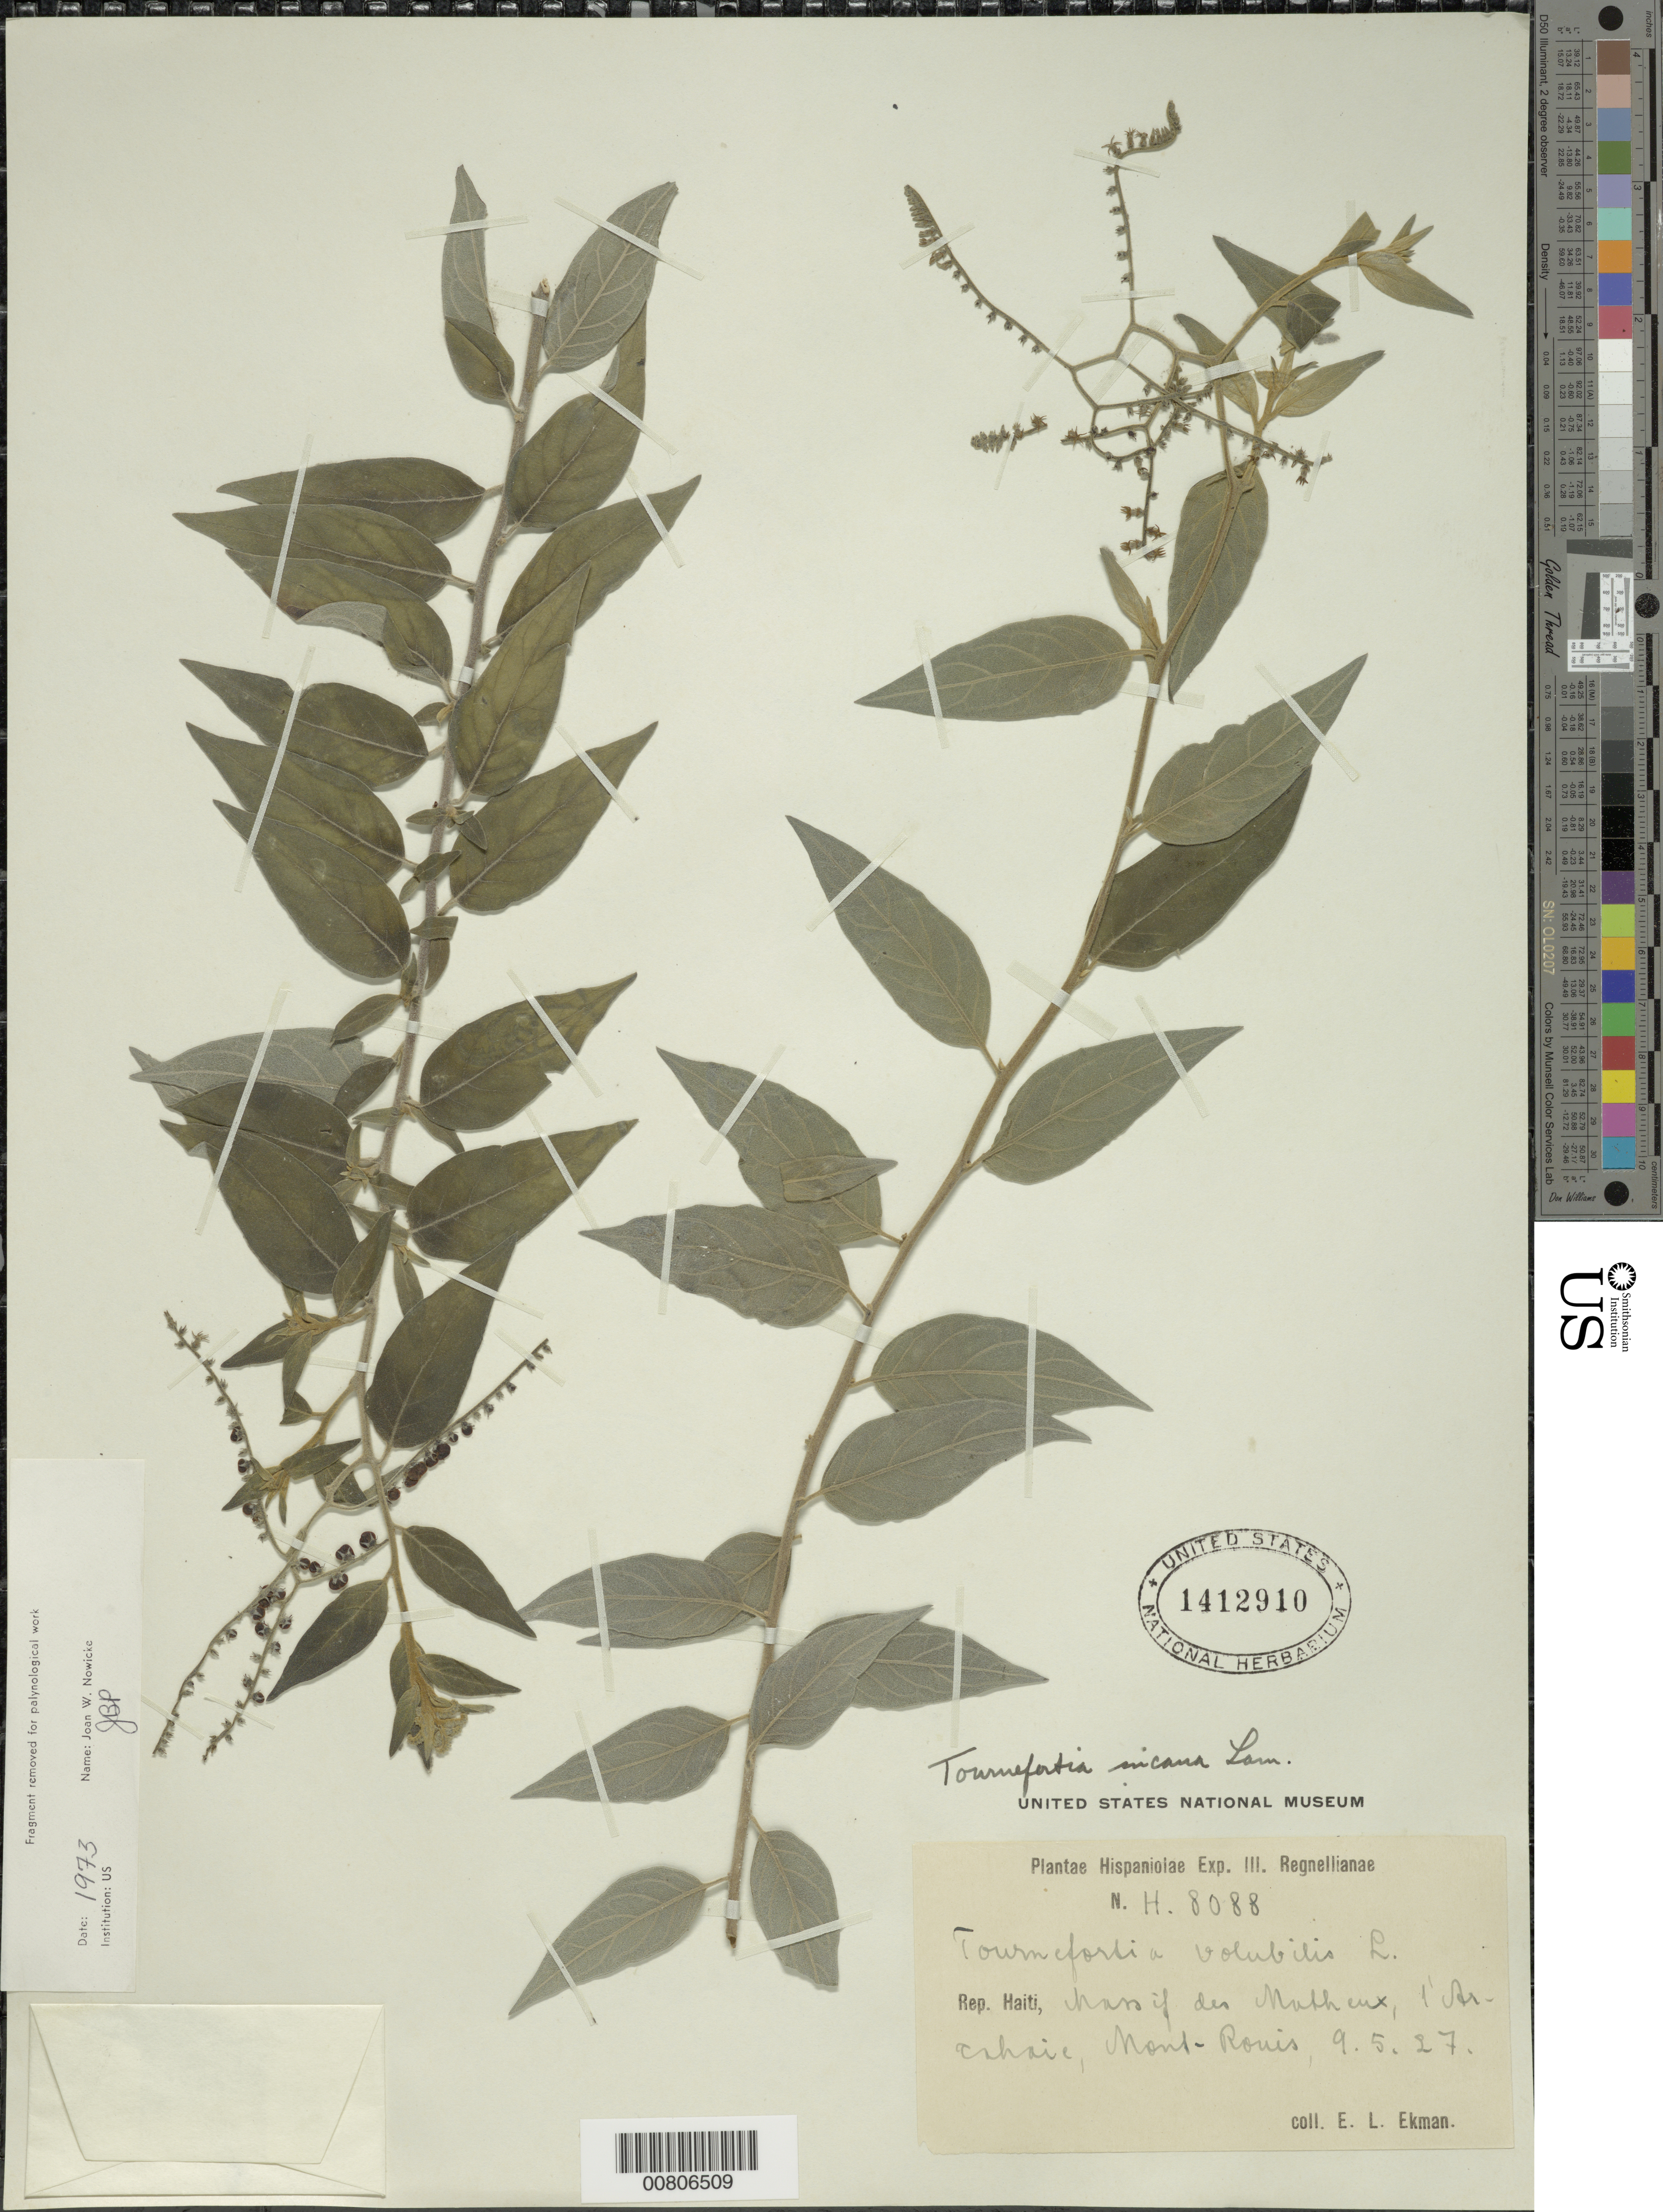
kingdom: Plantae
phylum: Tracheophyta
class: Magnoliopsida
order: Boraginales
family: Heliotropiaceae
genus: Tournefortia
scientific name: Tournefortia incana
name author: Lam.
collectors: E. L. Ekman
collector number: H 8088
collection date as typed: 09 May 1927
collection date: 1927-05-09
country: Haiti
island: Hispaniola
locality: Massif des Matheux, l'Arcahaie, Mont Rouis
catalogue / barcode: US 1412910